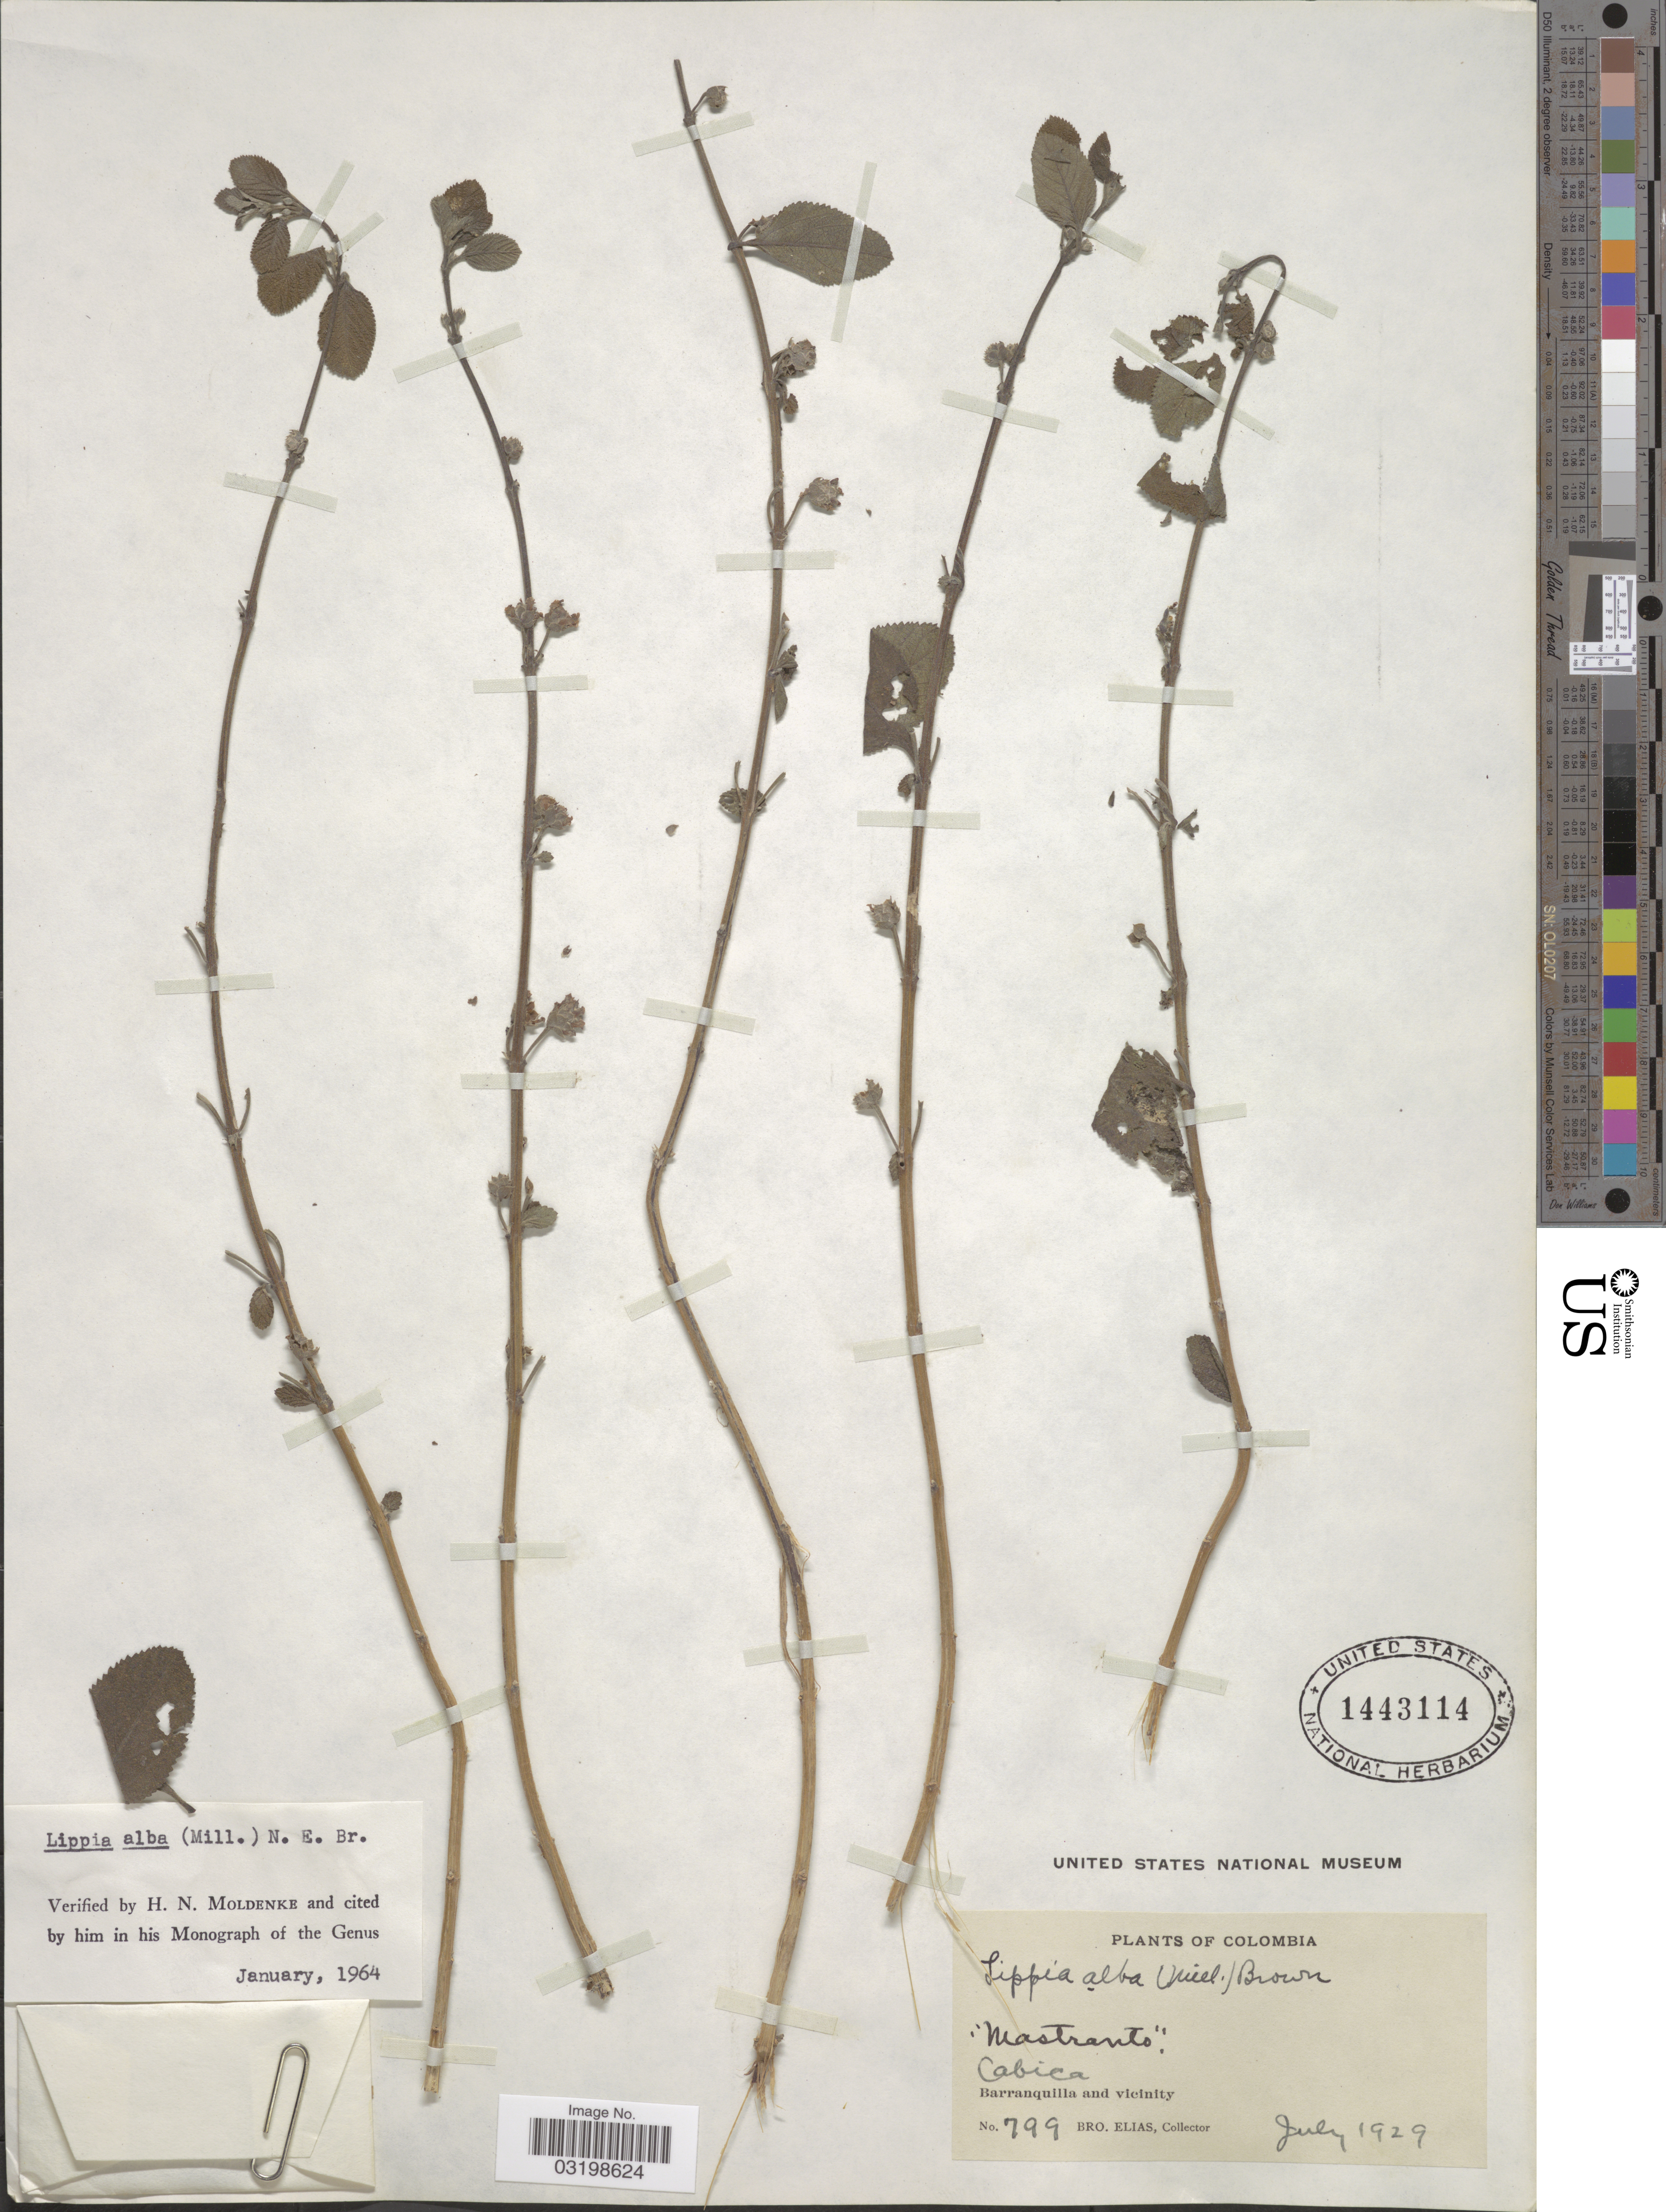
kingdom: Plantae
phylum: Tracheophyta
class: Magnoliopsida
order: Lamiales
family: Verbenaceae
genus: Lippia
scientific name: Lippia alba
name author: (Mill.) N.E. Br. ex Britton & P. Wilson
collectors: Bro. Elias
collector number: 799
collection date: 1929-07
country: Colombia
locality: Cabica, Barranquilla and vicinity.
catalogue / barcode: US 1443114